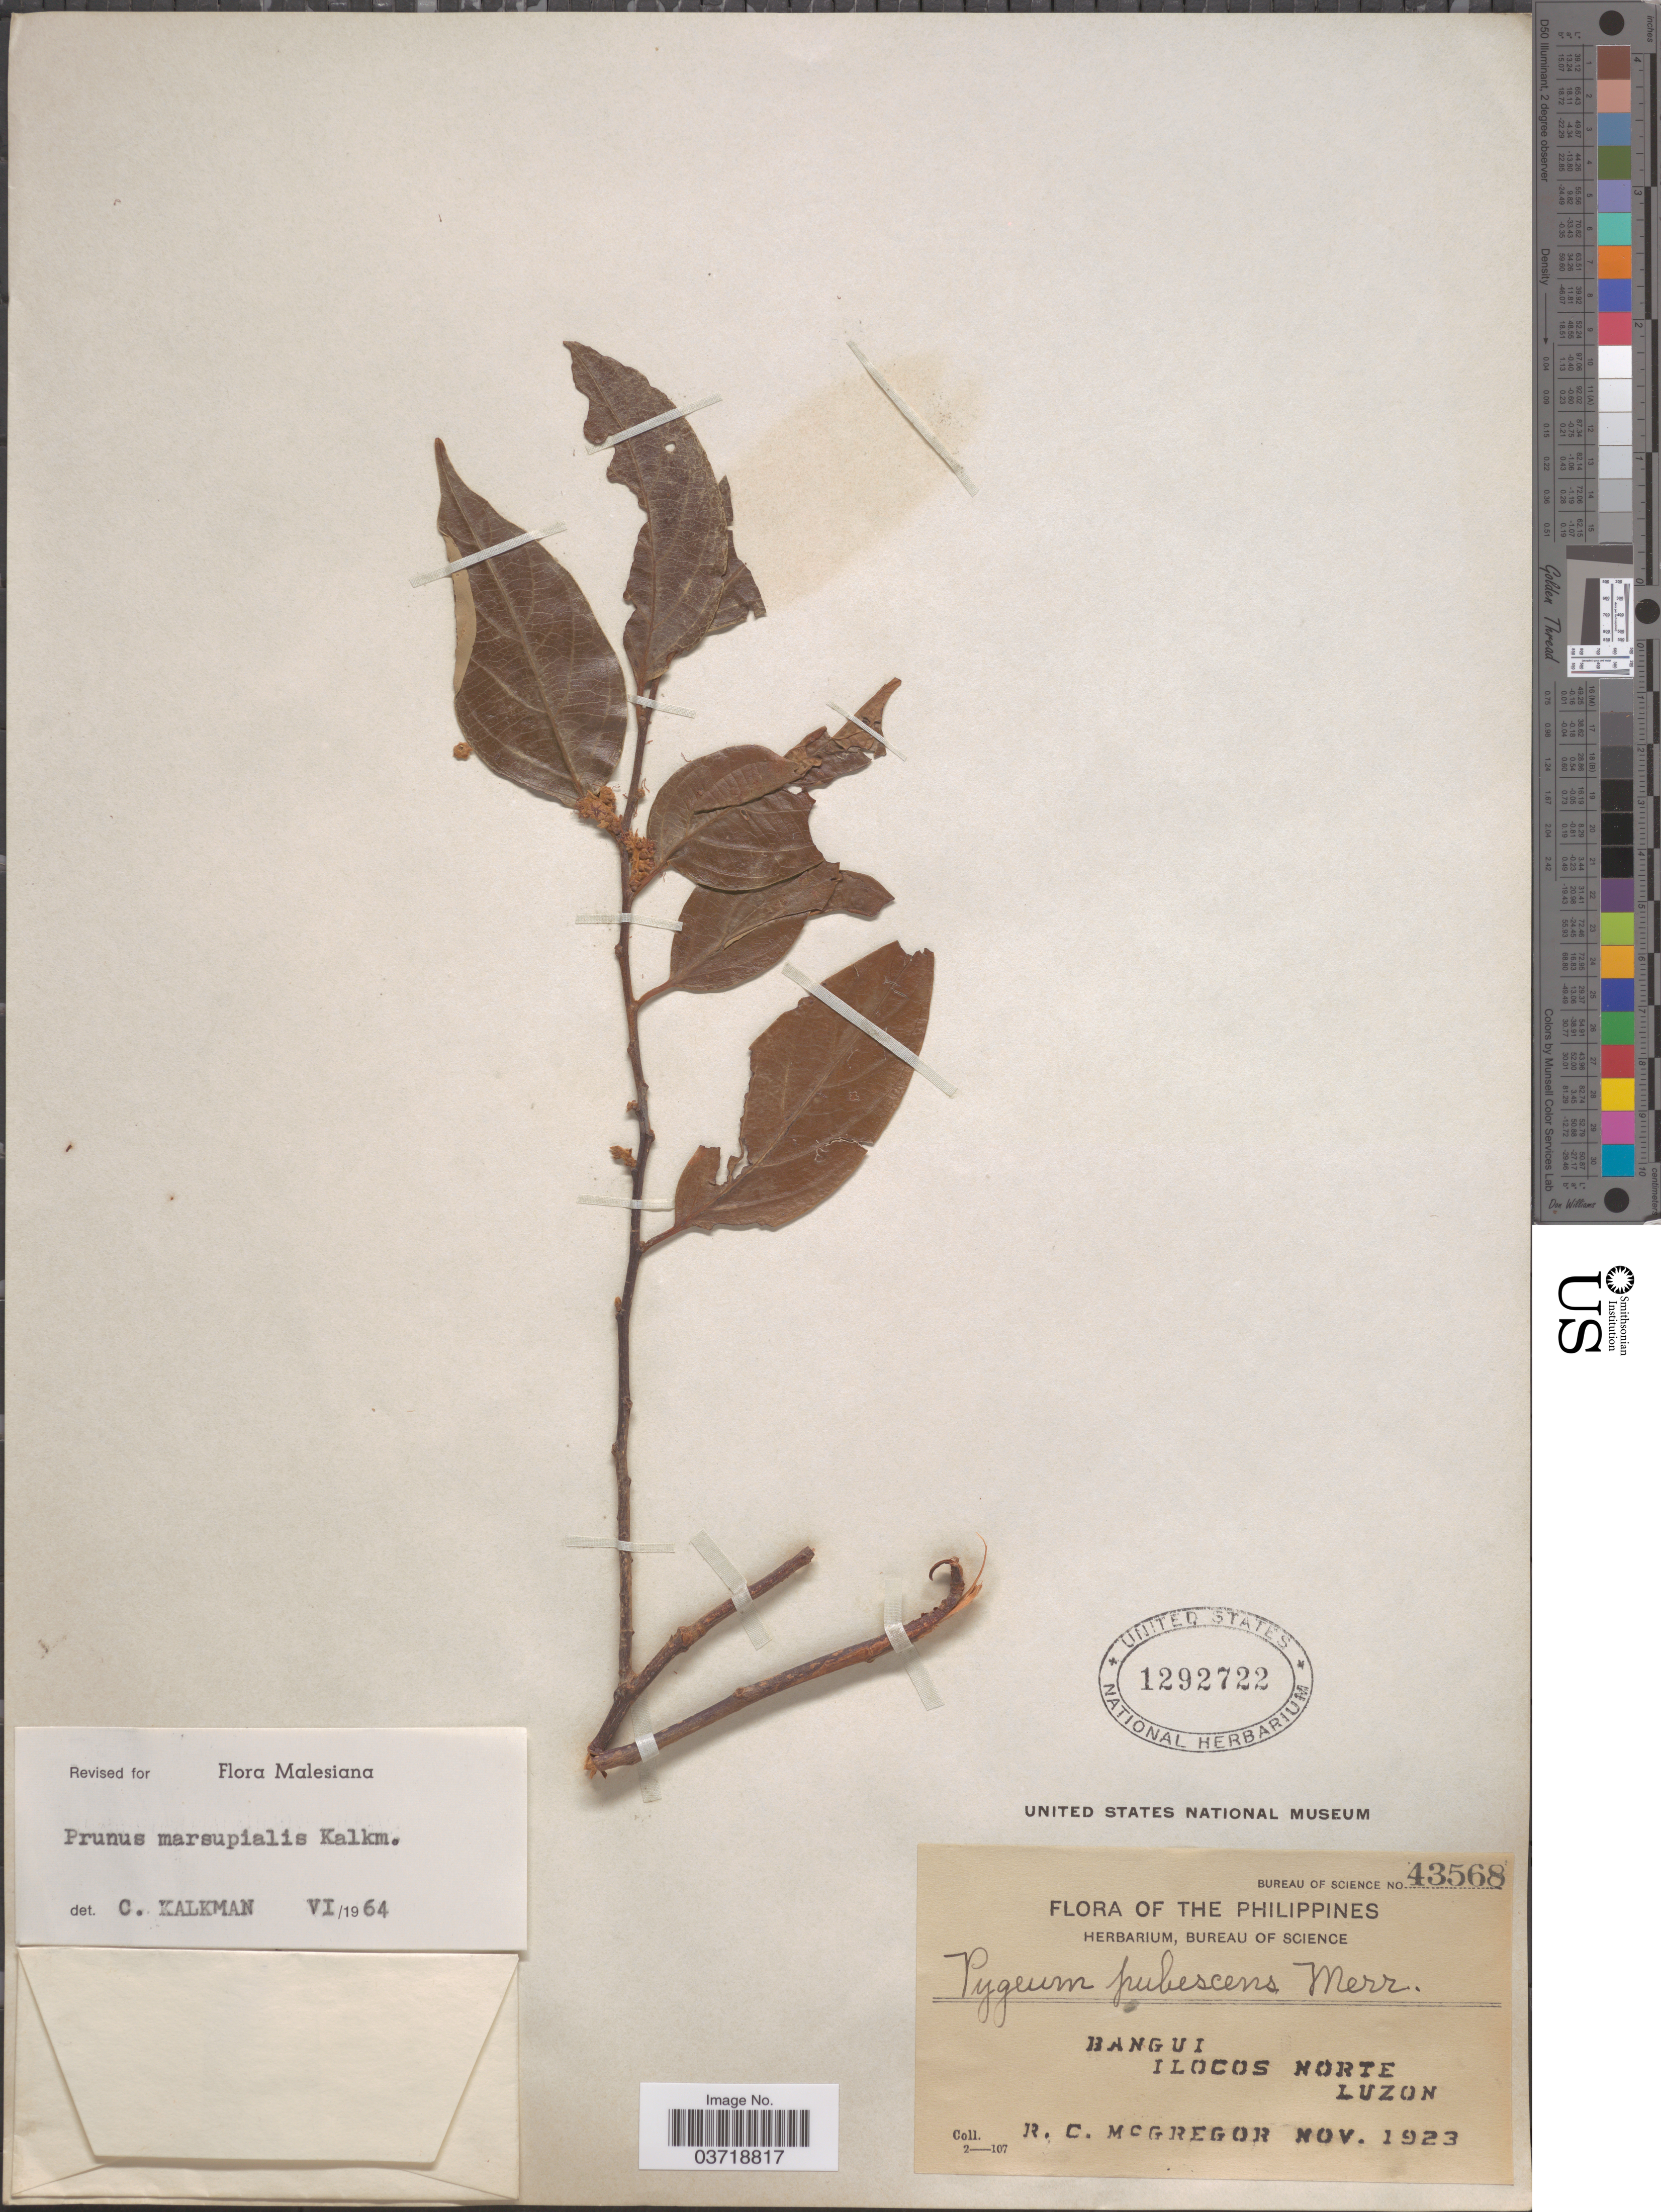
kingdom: Plantae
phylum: Tracheophyta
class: Magnoliopsida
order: Rosales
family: Rosaceae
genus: Prunus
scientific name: Prunus marsupialis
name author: Kalkman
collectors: R. C. McGregor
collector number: Bureau of Science 43568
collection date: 1923-11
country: Philippines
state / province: Ilocos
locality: Bangui. Ilocos Norte. Luzon.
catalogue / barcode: US 1292722